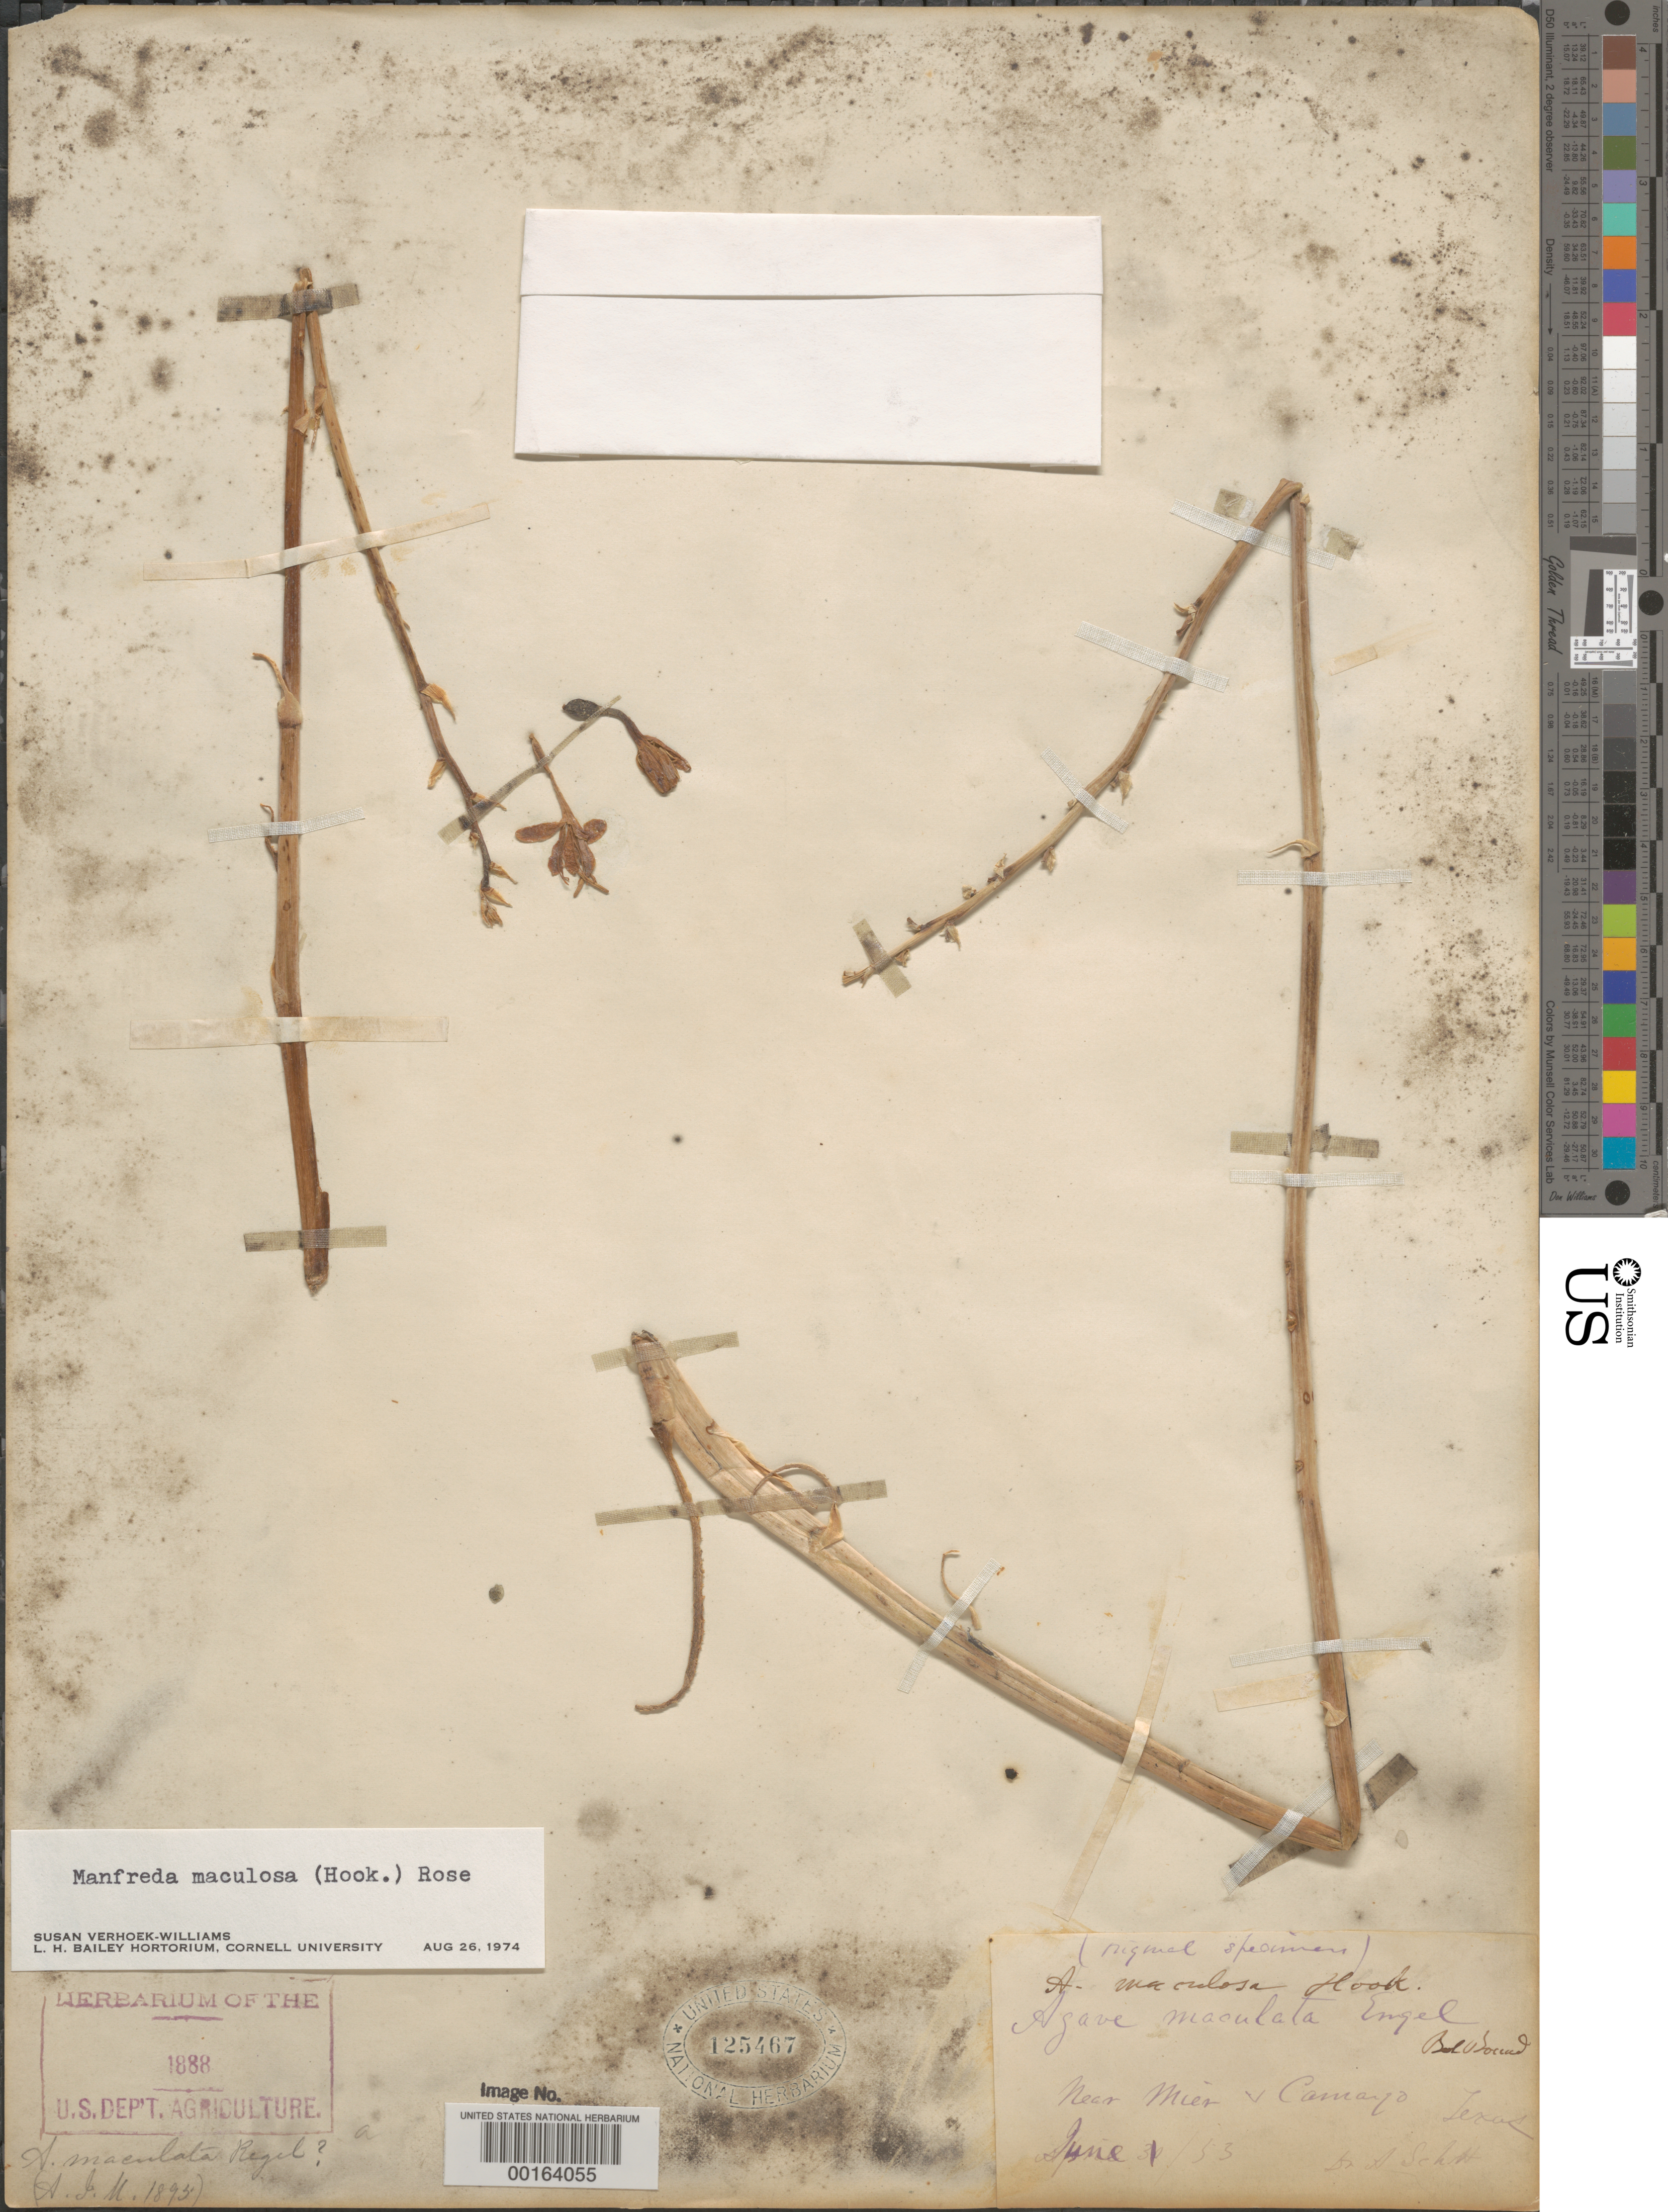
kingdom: Plantae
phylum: Tracheophyta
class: Liliopsida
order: Asparagales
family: Asparagaceae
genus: Manfreda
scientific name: Manfreda maculosa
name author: (Hook.) Rose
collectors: A. C. V. Schott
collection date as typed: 01 Jun 1853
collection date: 1853-06-01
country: United States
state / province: Texas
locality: Near mier and camayo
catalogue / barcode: US 125467